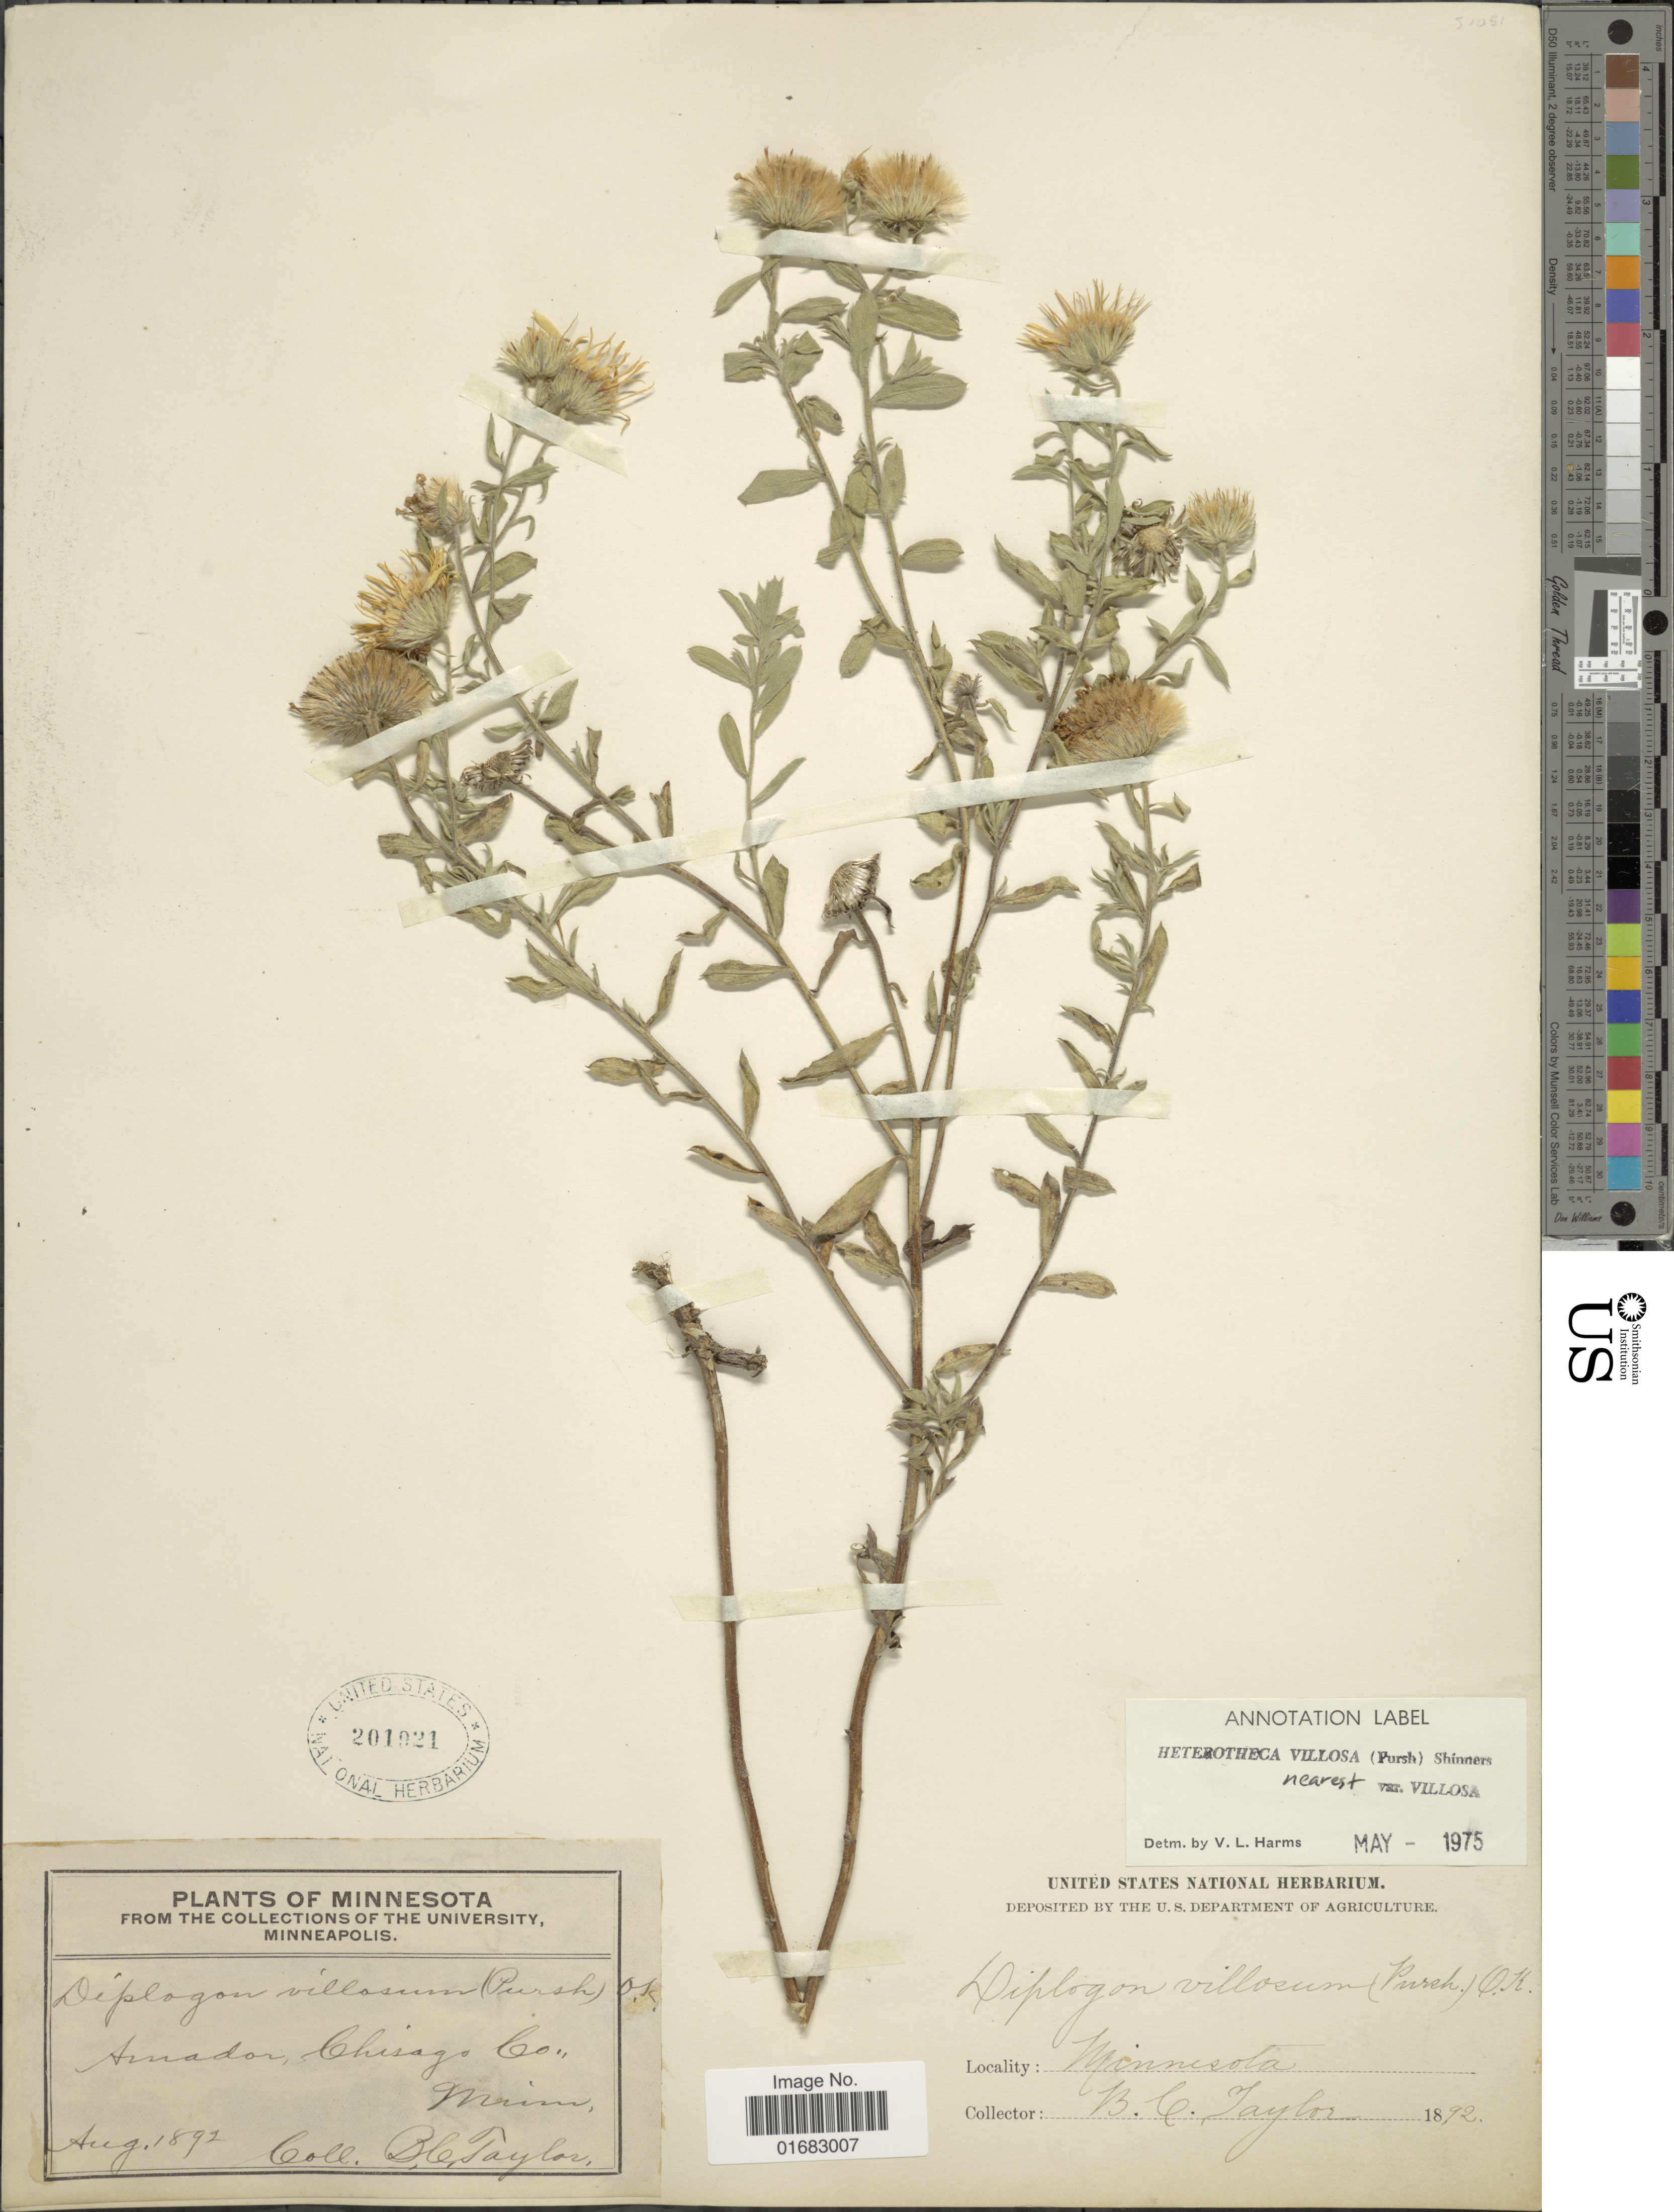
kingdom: Plantae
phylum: Tracheophyta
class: Magnoliopsida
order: Asterales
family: Asteraceae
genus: Heterotheca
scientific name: Heterotheca villosa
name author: (Pursh) Shinners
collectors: B. C. Taylor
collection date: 1892-08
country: United States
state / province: Minnesota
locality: Amador, Chisago Co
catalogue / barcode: US 201921